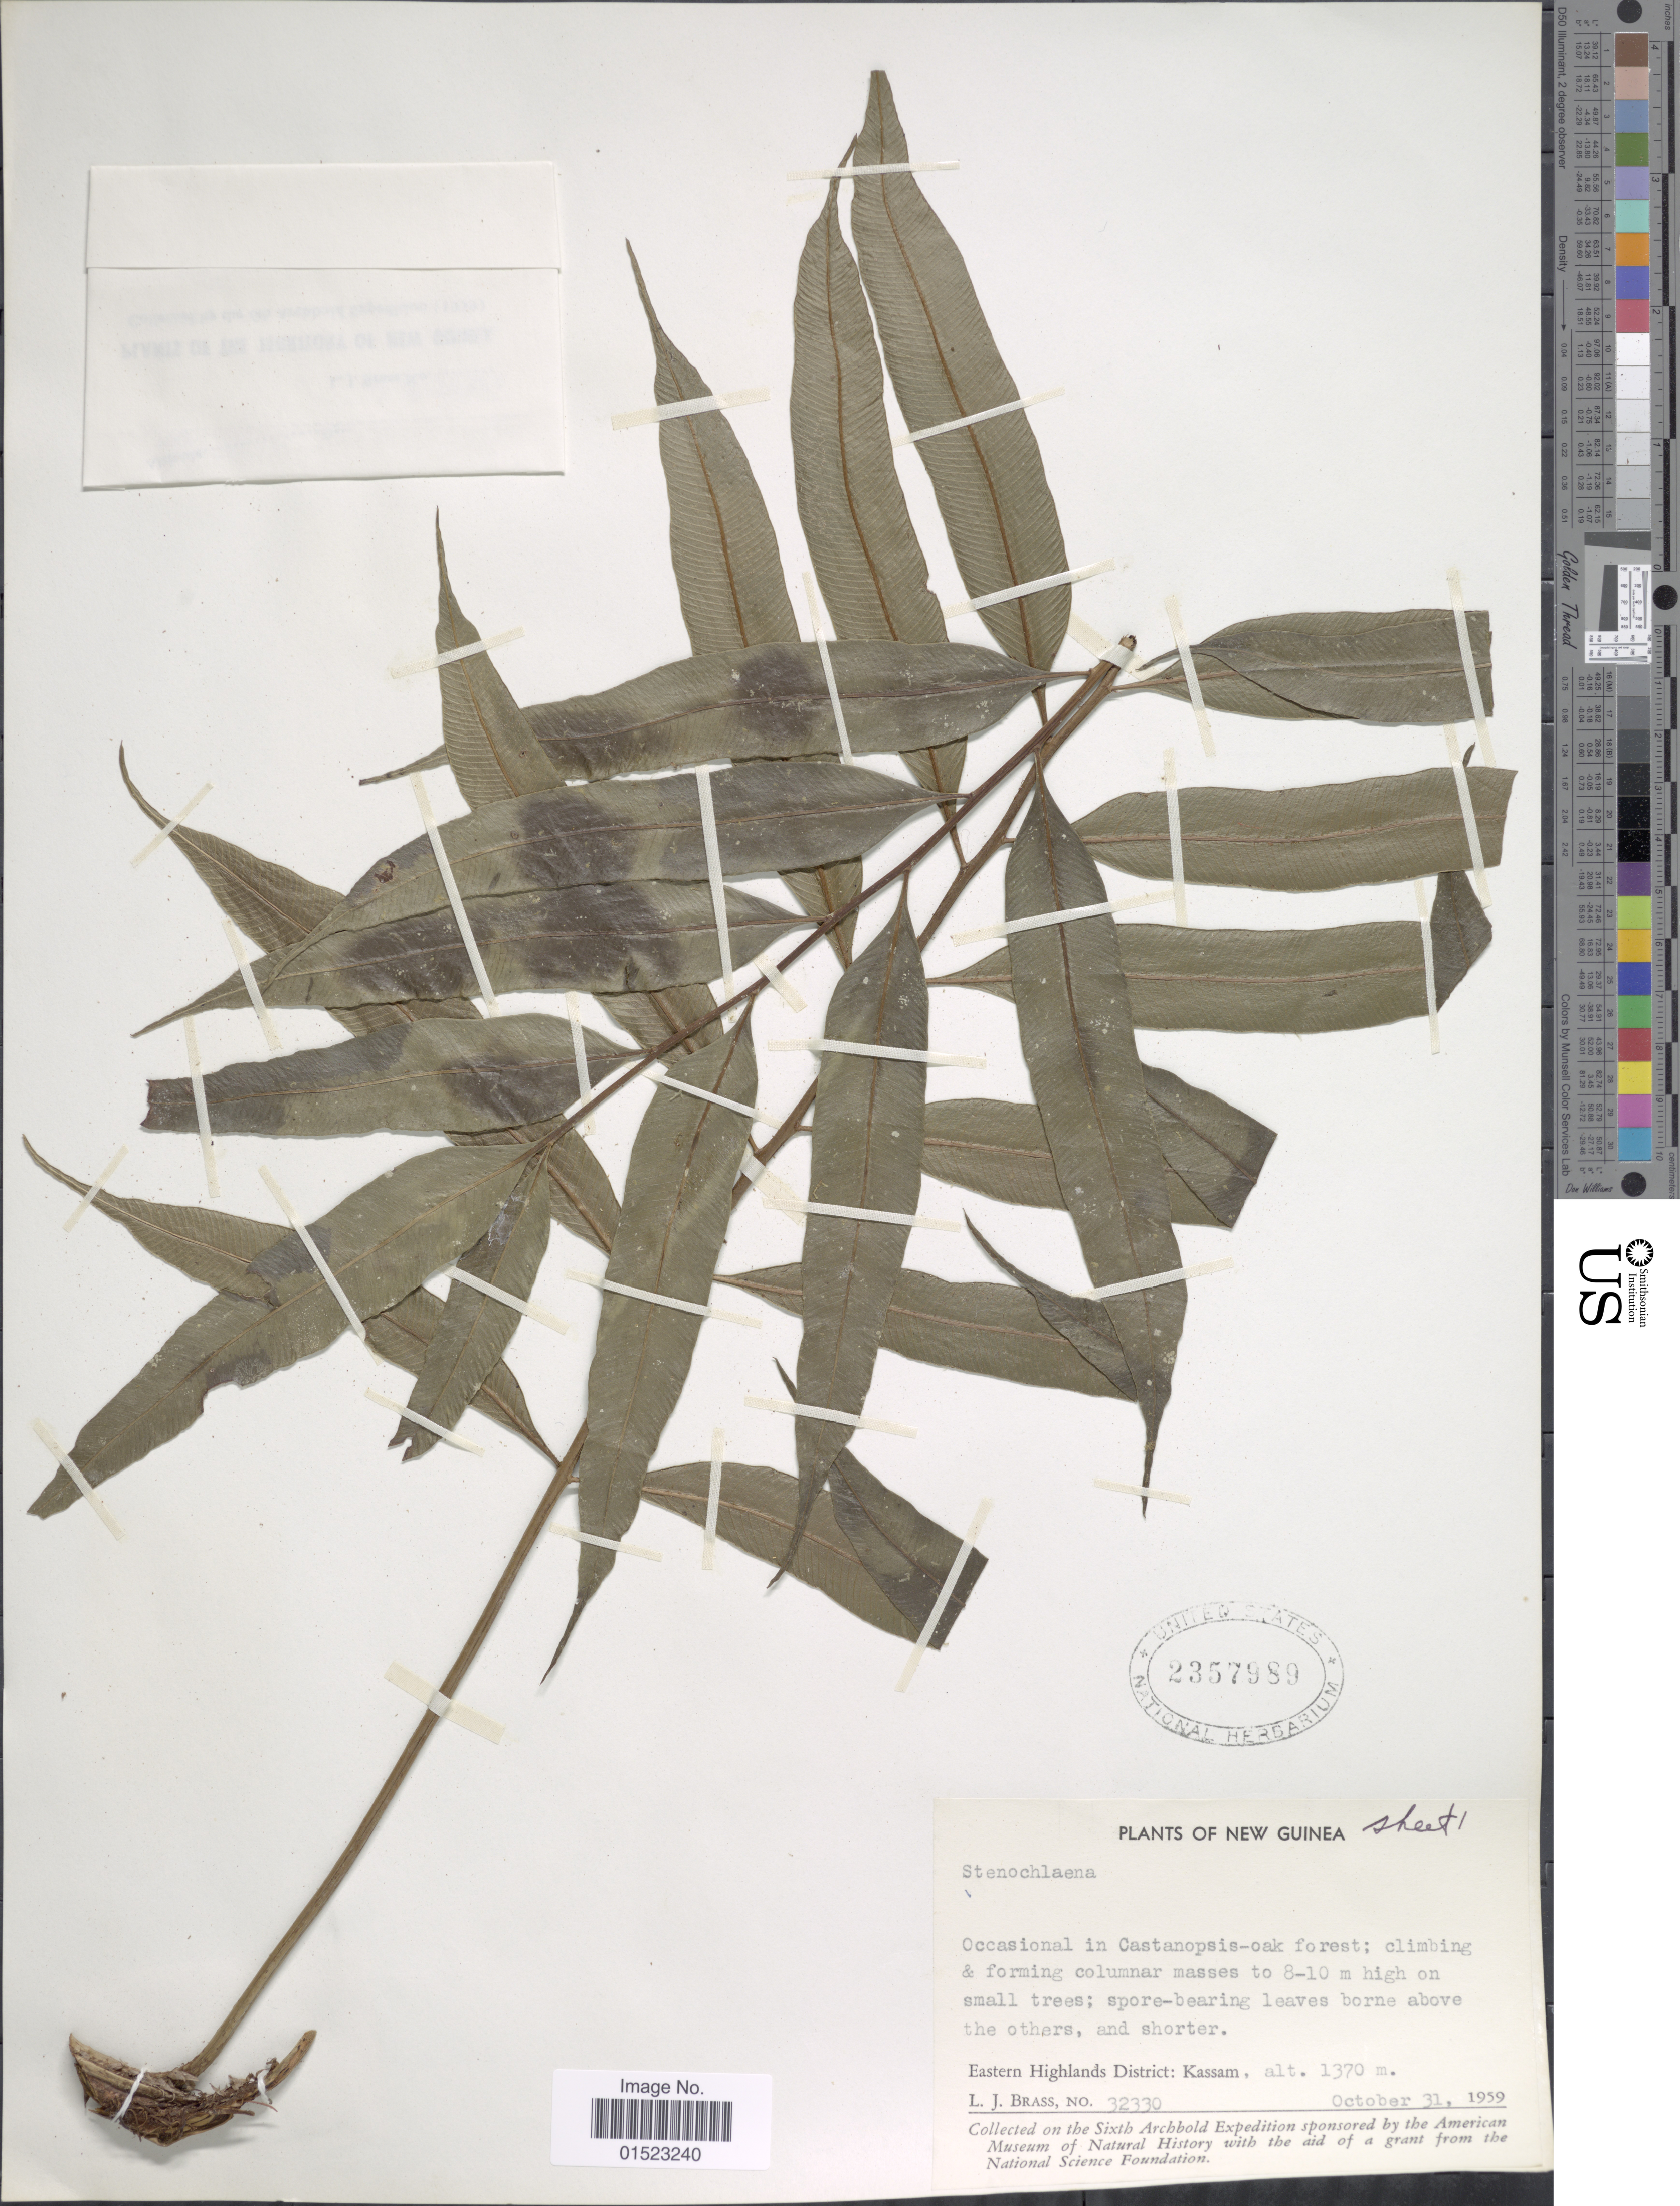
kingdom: Plantae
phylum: Tracheophyta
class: Polypodiopsida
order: Polypodiales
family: Blechnaceae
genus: Brainea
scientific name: Brainea sp.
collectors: L. J. Brass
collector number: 32330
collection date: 1959-10-31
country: Papua New Guinea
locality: Eastern Highland District, Kassam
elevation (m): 1370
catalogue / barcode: US 2357989